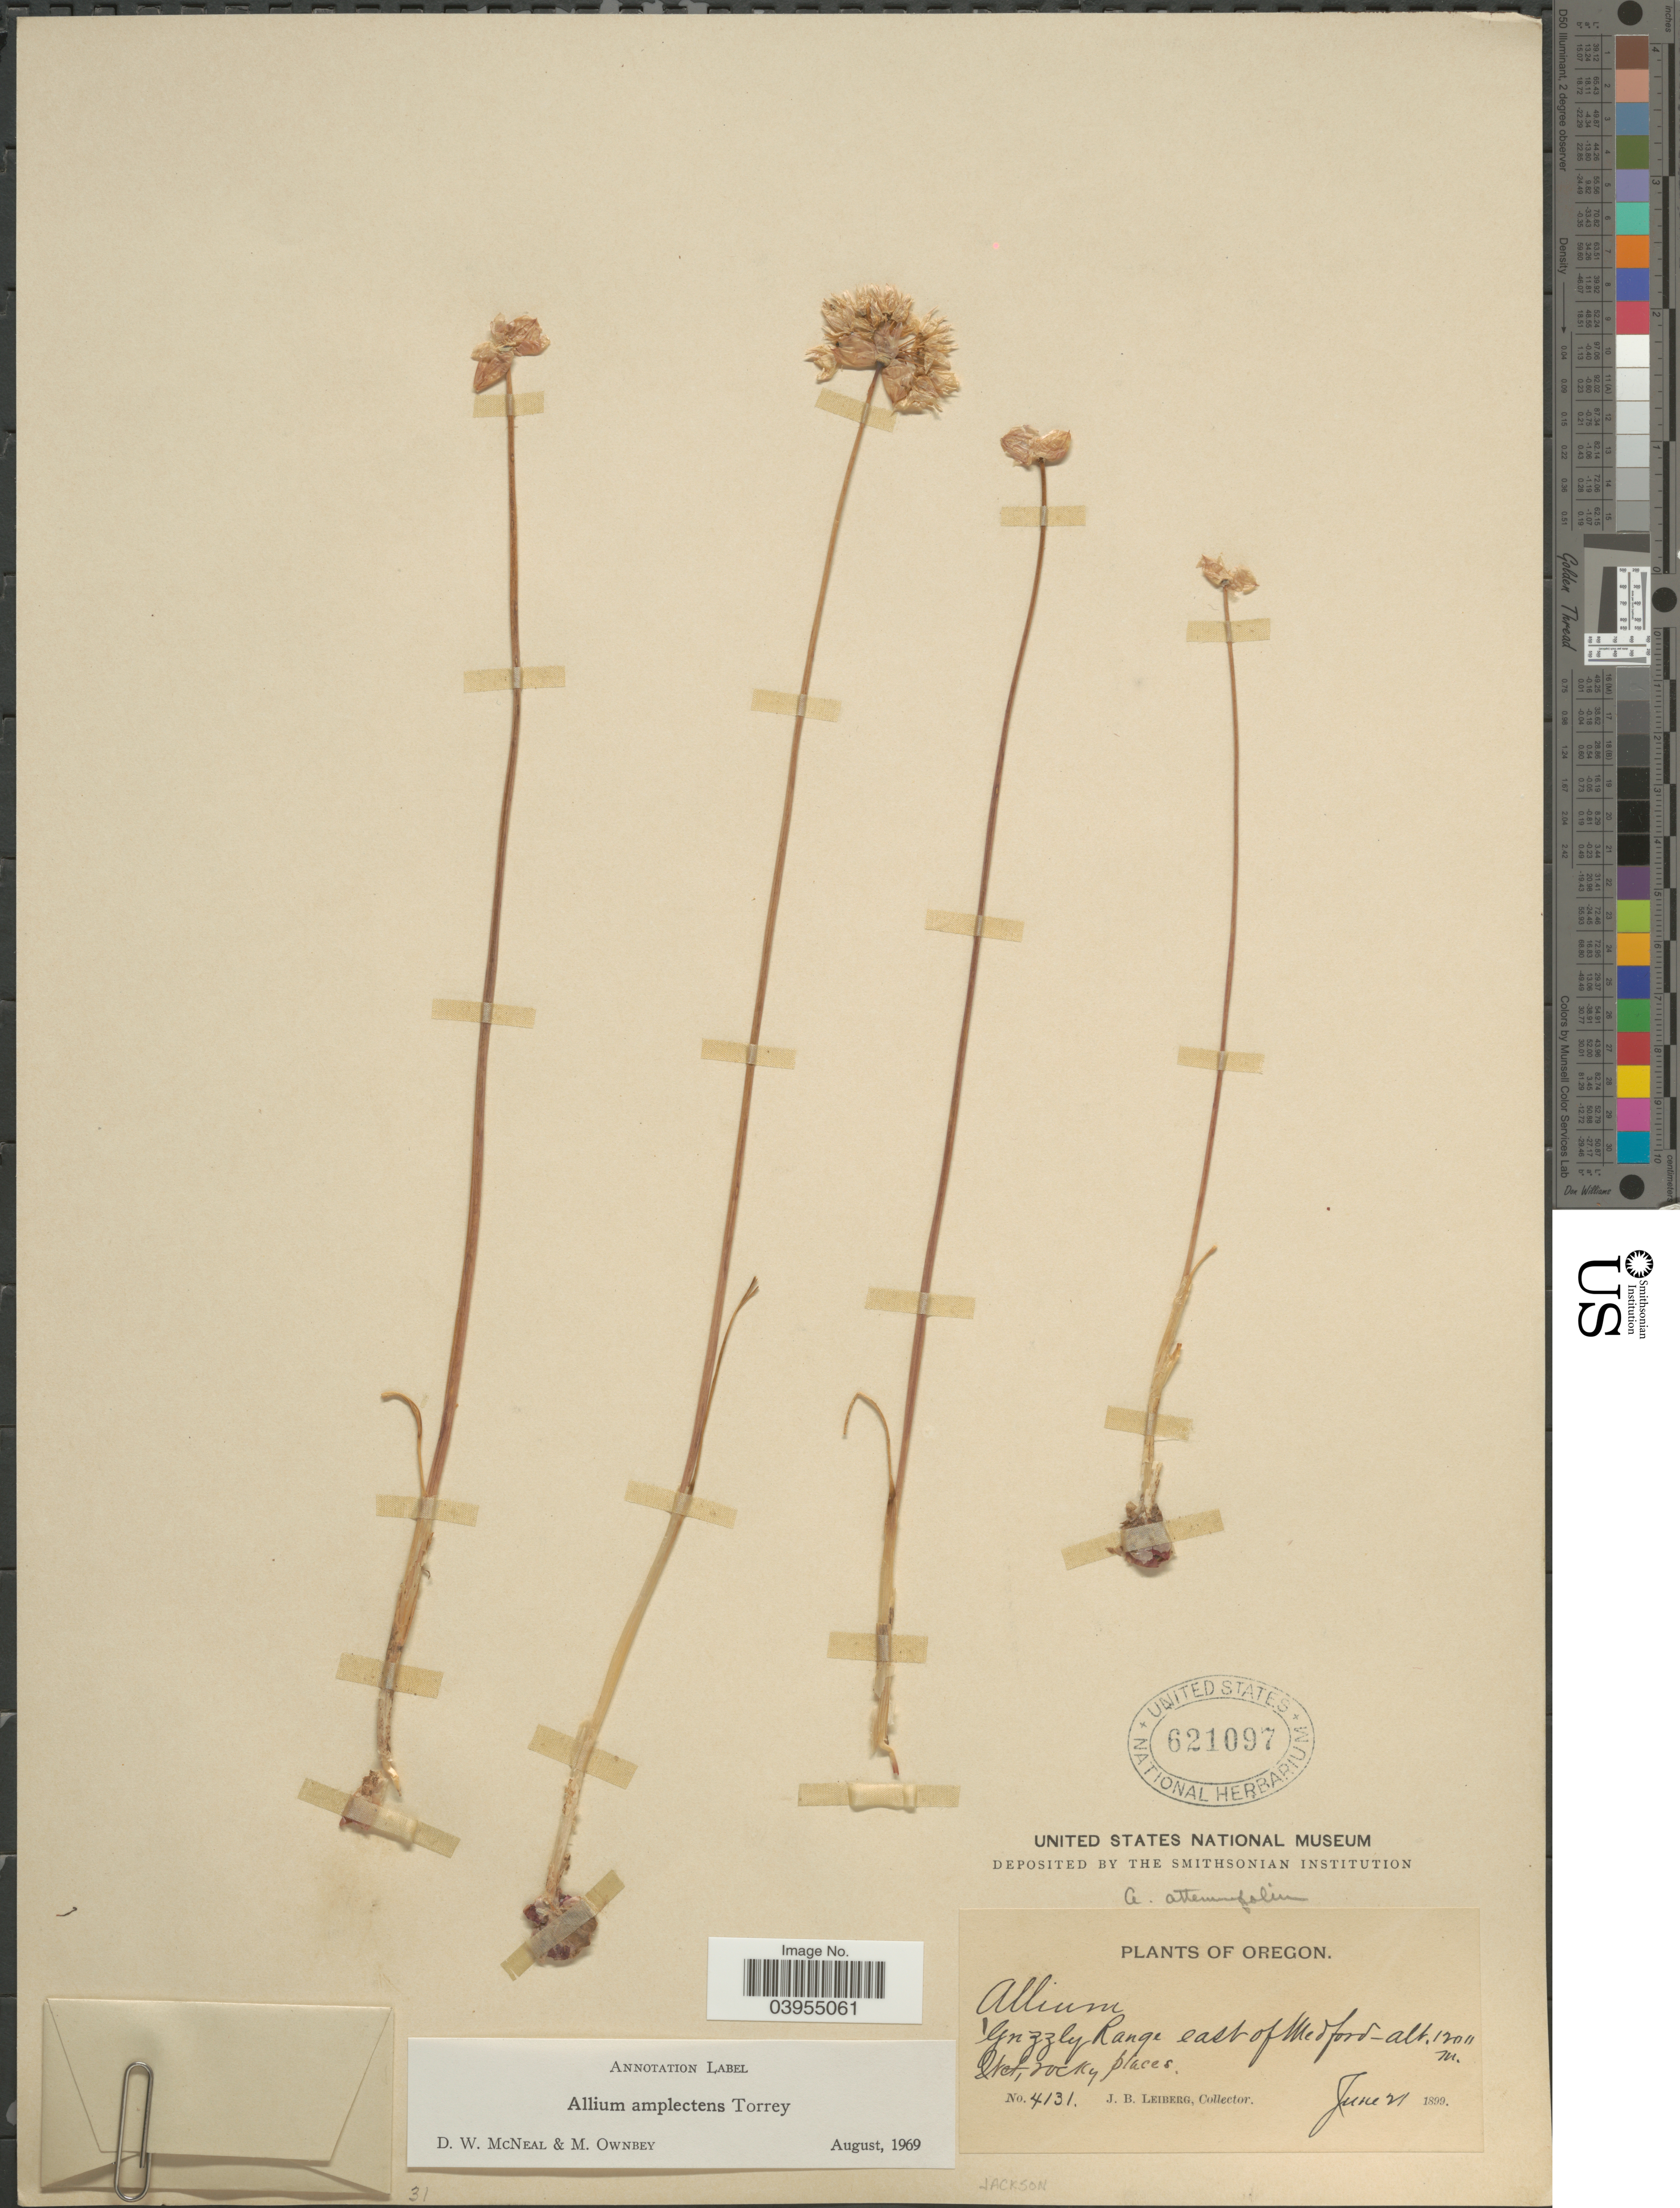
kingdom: Plantae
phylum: Tracheophyta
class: Liliopsida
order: Asparagales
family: Amaryllidaceae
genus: Allium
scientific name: Allium amplectens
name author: Torr.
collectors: J. B. Leiberg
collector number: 4131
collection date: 1899-06-21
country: United States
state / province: Oregon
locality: Grizzly Range east of Medford. Jackson.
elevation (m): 1200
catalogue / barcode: US 621097